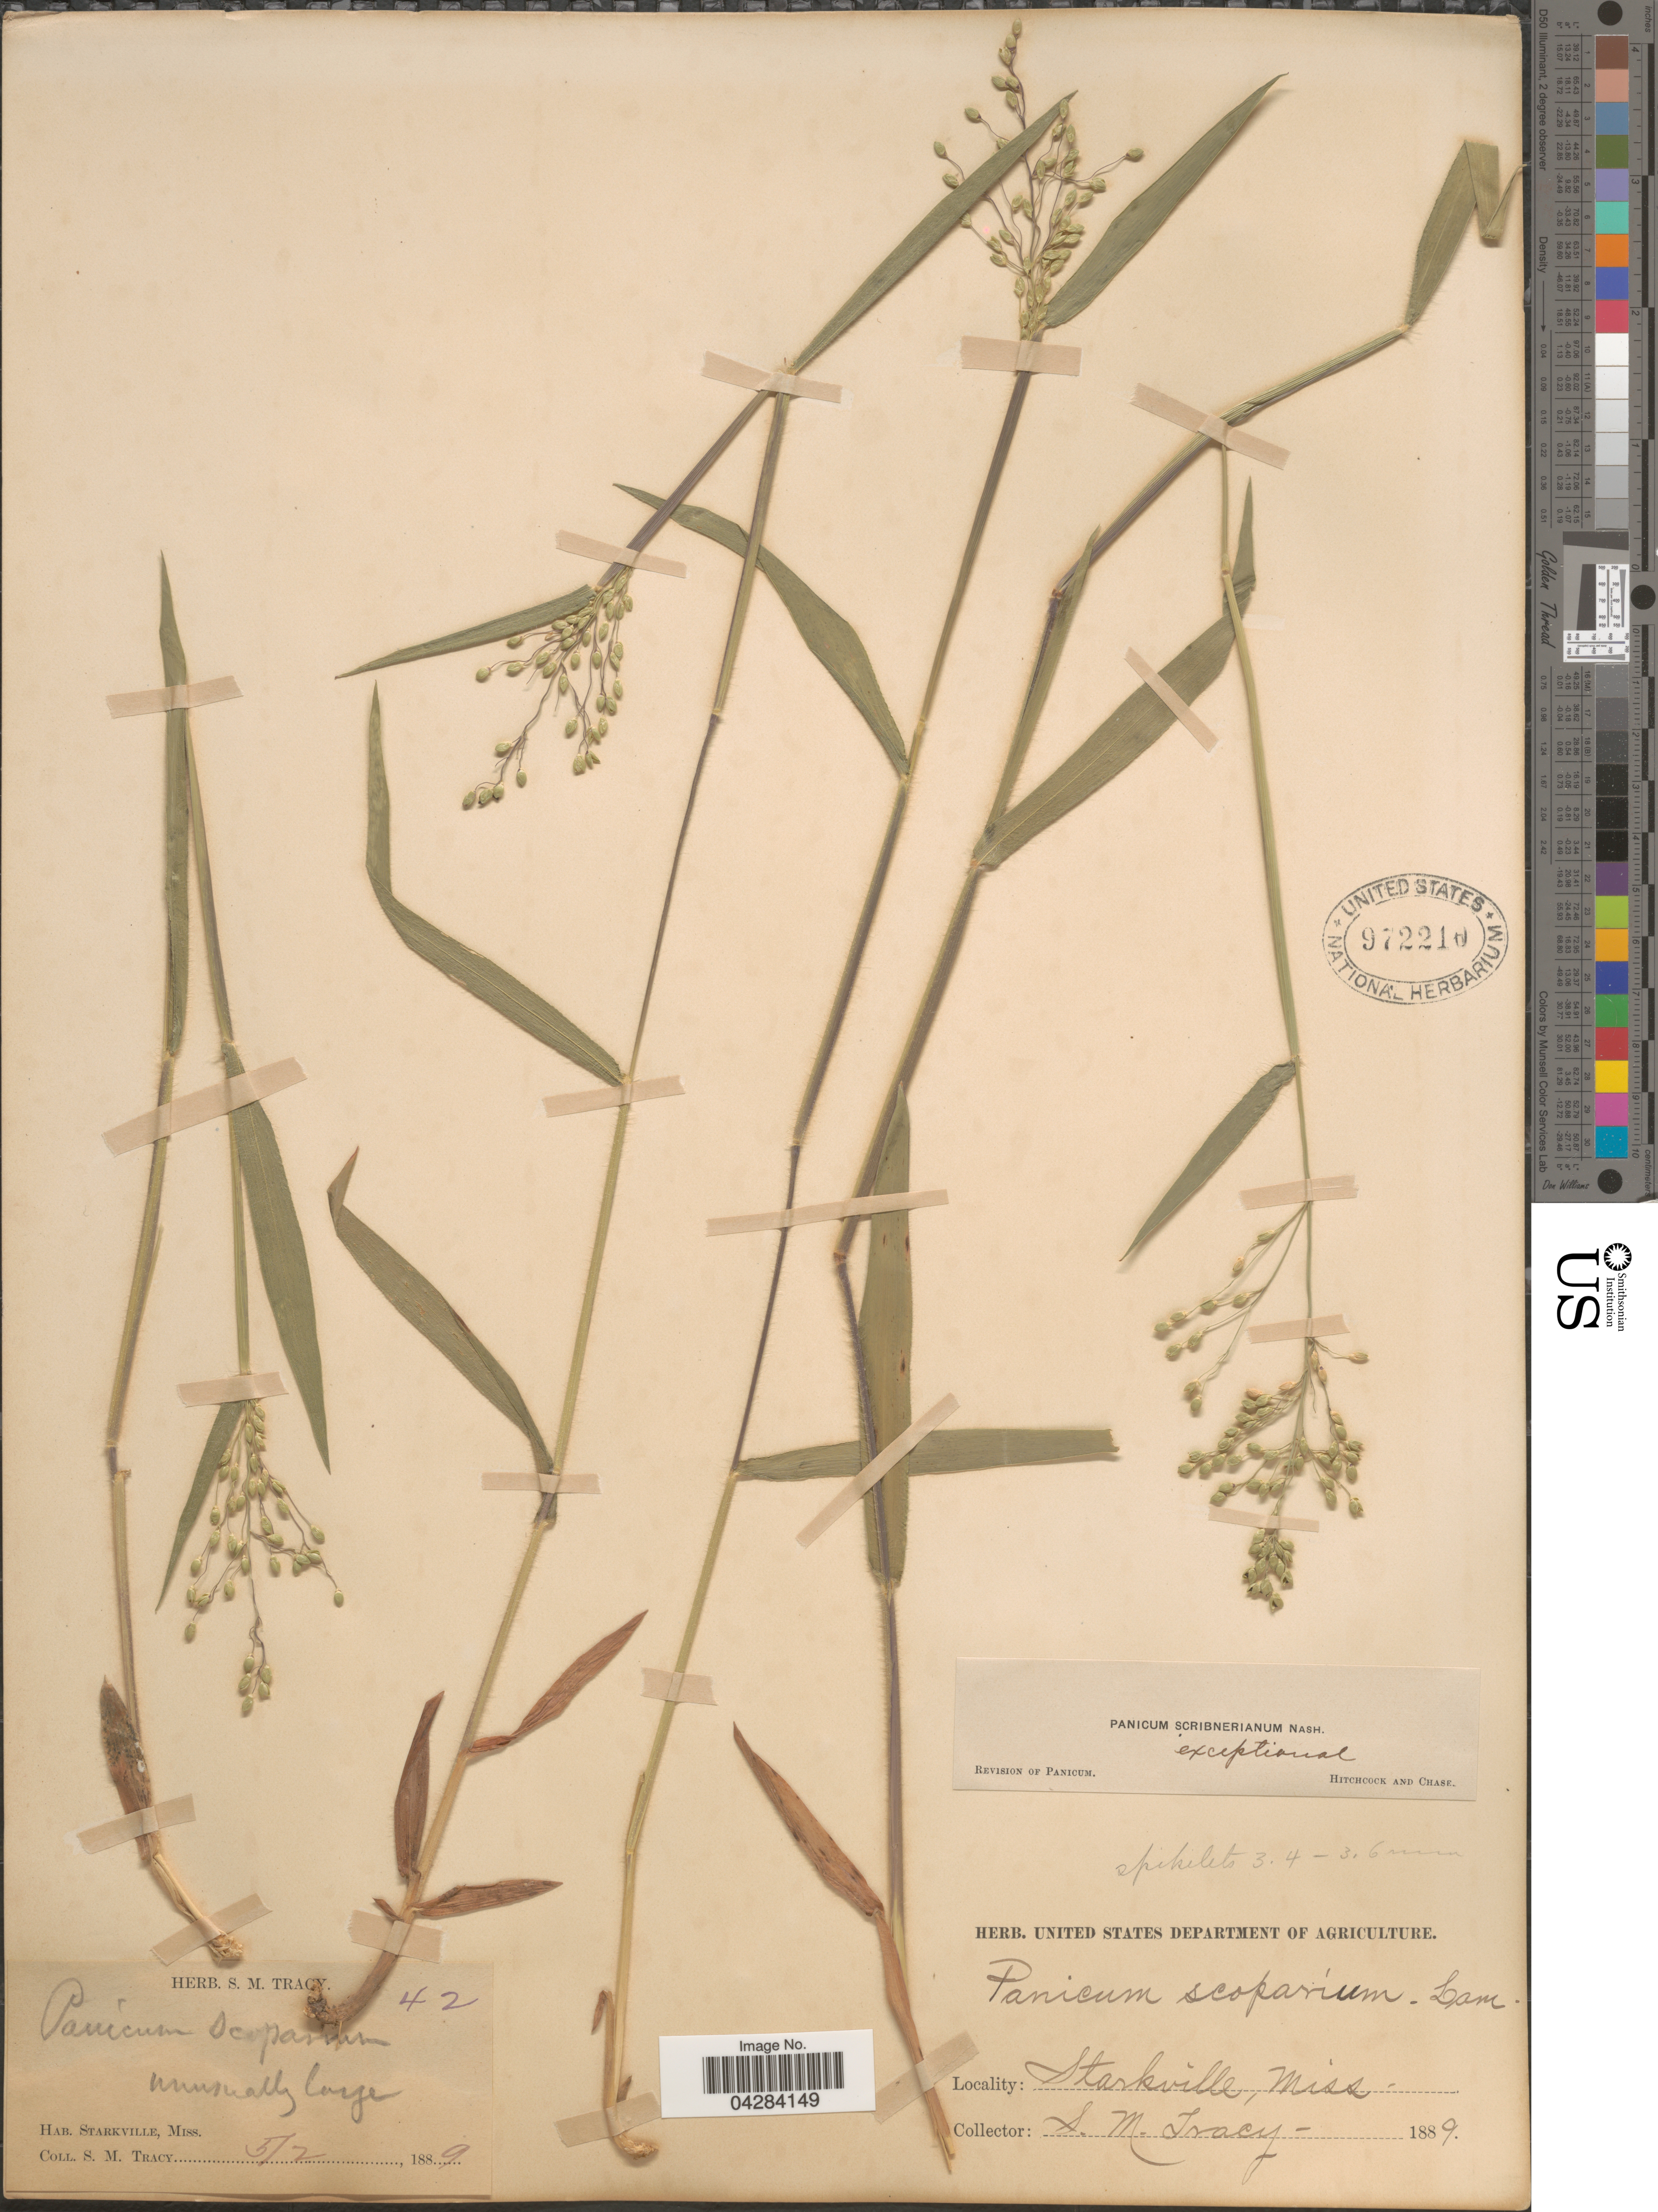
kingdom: Plantae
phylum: Tracheophyta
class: Liliopsida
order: Poales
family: Poaceae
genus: Dichanthelium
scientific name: Dichanthelium oligosanthes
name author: (Schult.) Gould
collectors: S. M. Tracy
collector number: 42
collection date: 1889-05-02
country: United States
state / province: Mississippi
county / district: Oktibbeha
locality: Starkville.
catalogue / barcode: US 972210